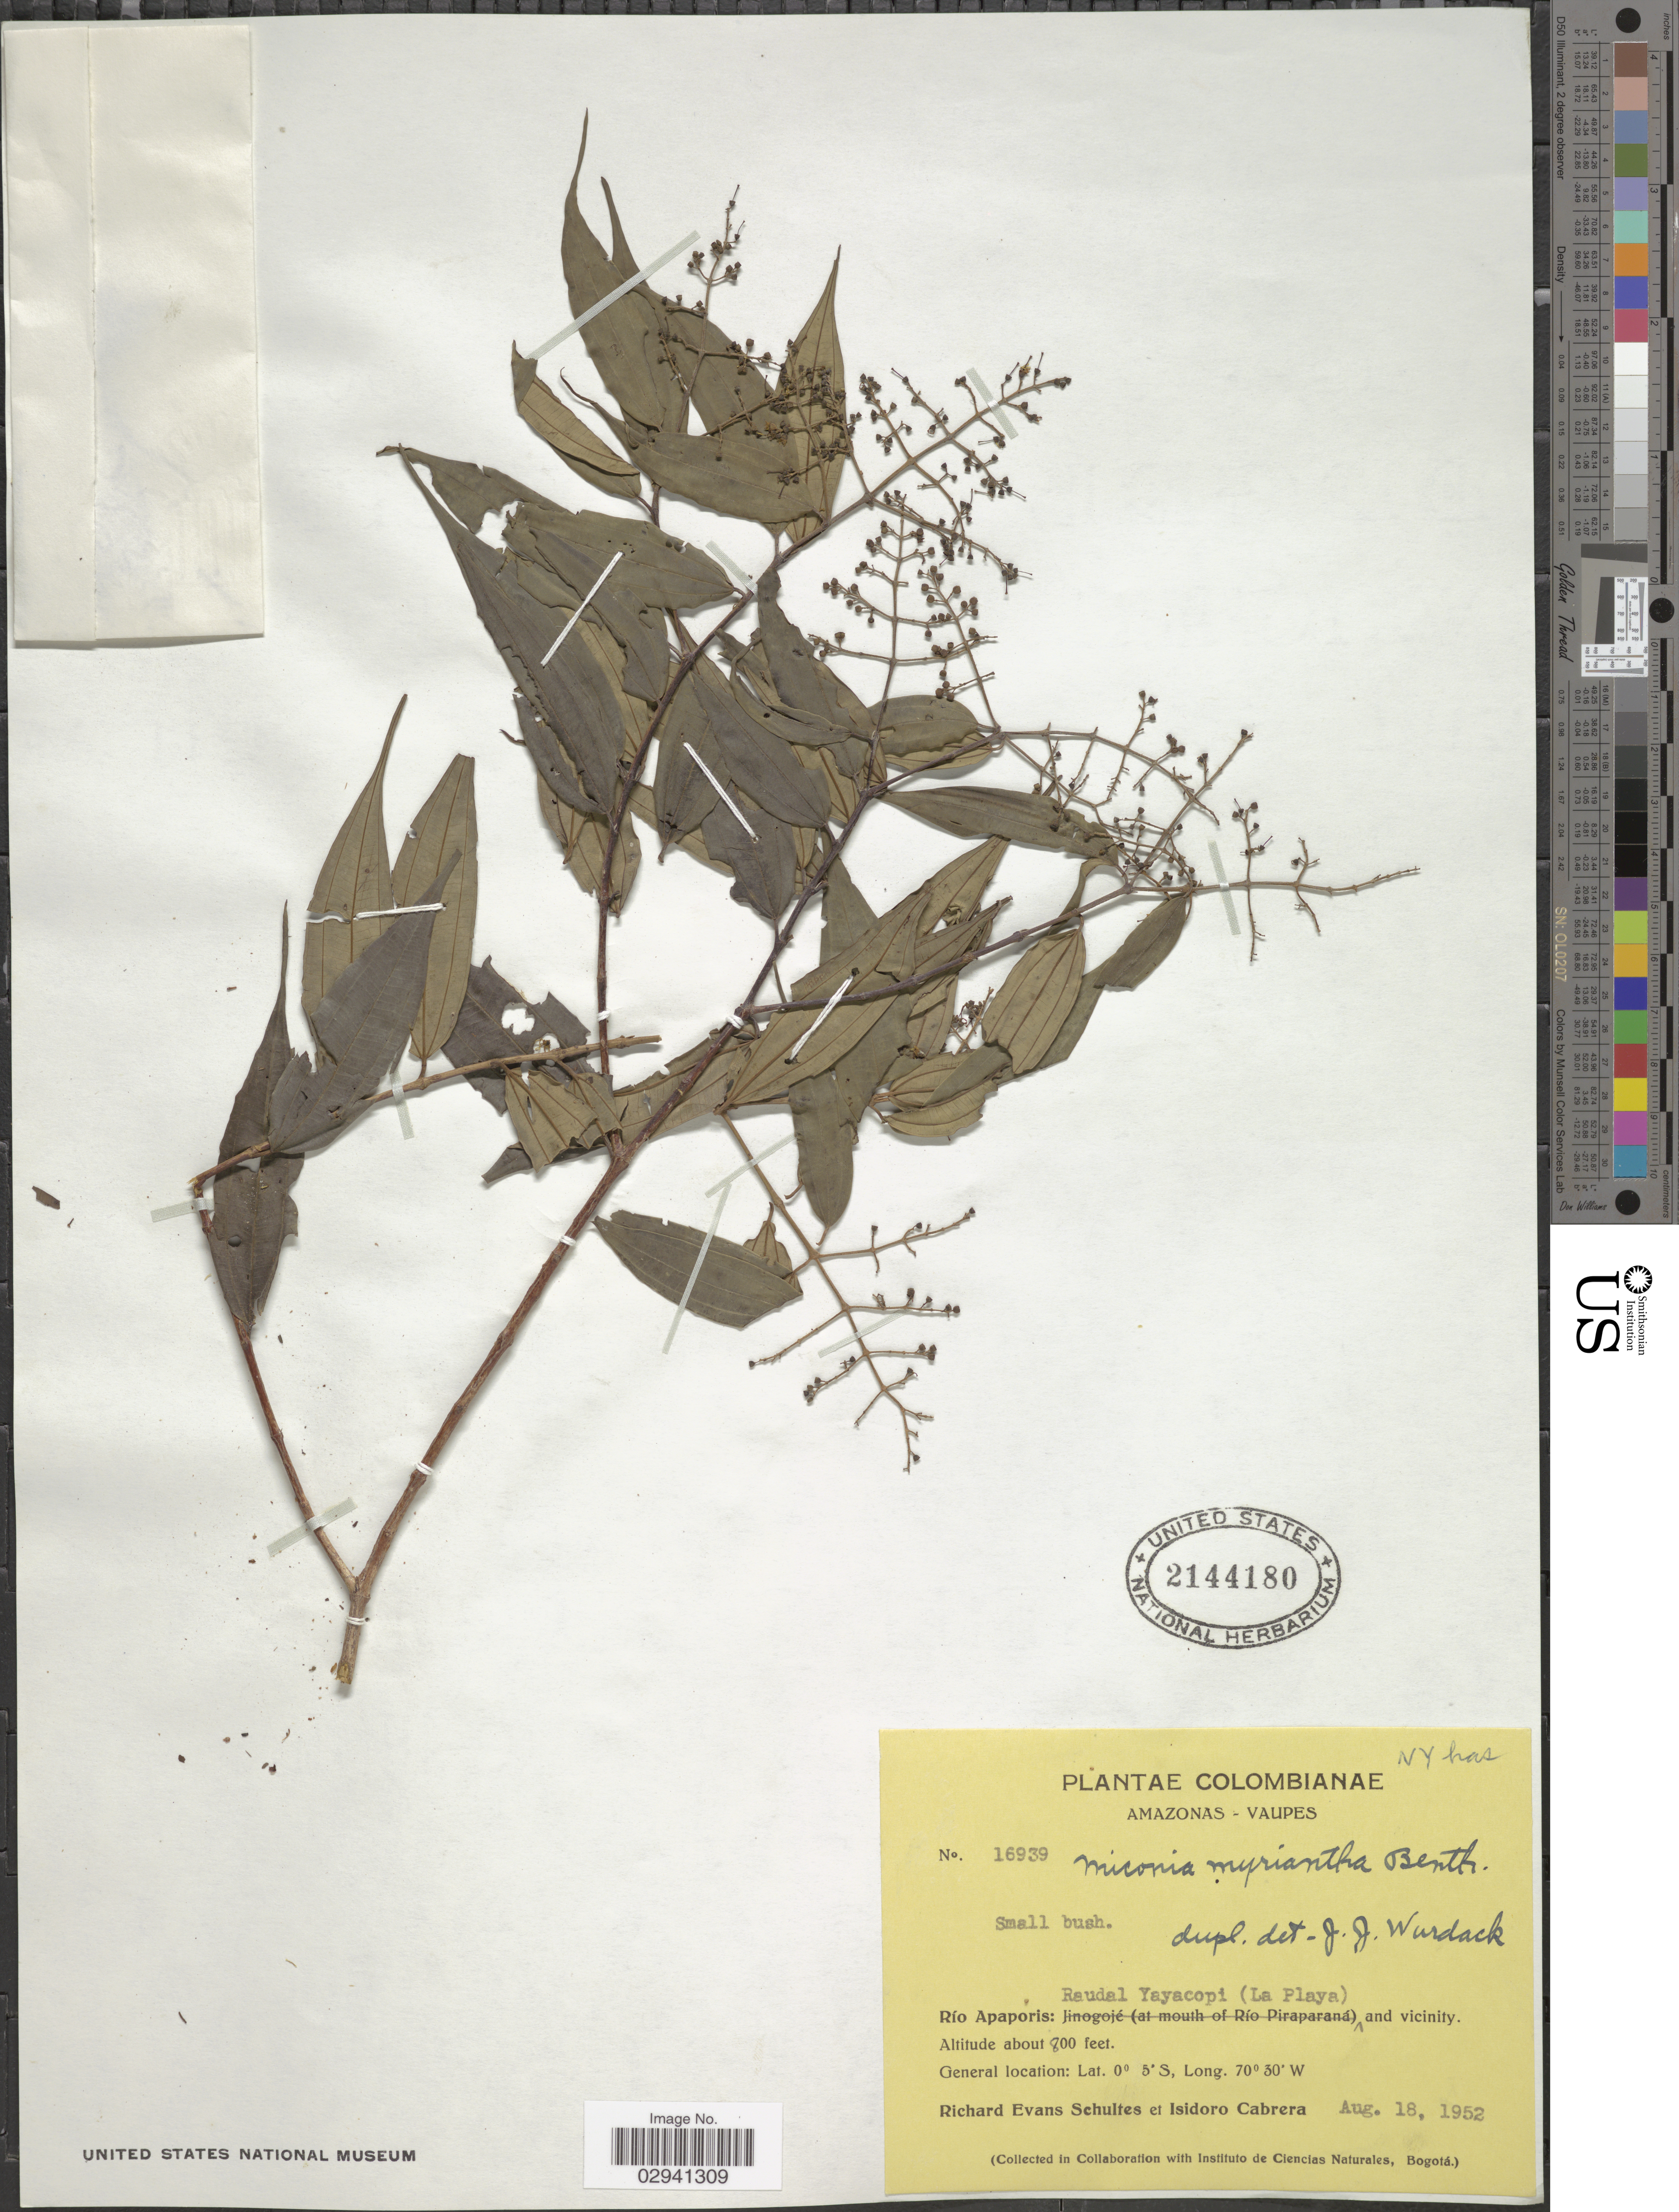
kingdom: Plantae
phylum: Tracheophyta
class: Magnoliopsida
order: Myrtales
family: Melastomataceae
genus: Miconia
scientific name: Miconia myriantha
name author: Benth.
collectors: R. E. Schultes & I. Cabrera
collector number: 16939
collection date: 1952-08-18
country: Colombia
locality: Amazonas-Vaupes. Río Apaporis: Raudal Yayacopi (La Playa) and vicinity.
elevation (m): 244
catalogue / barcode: US 2144180